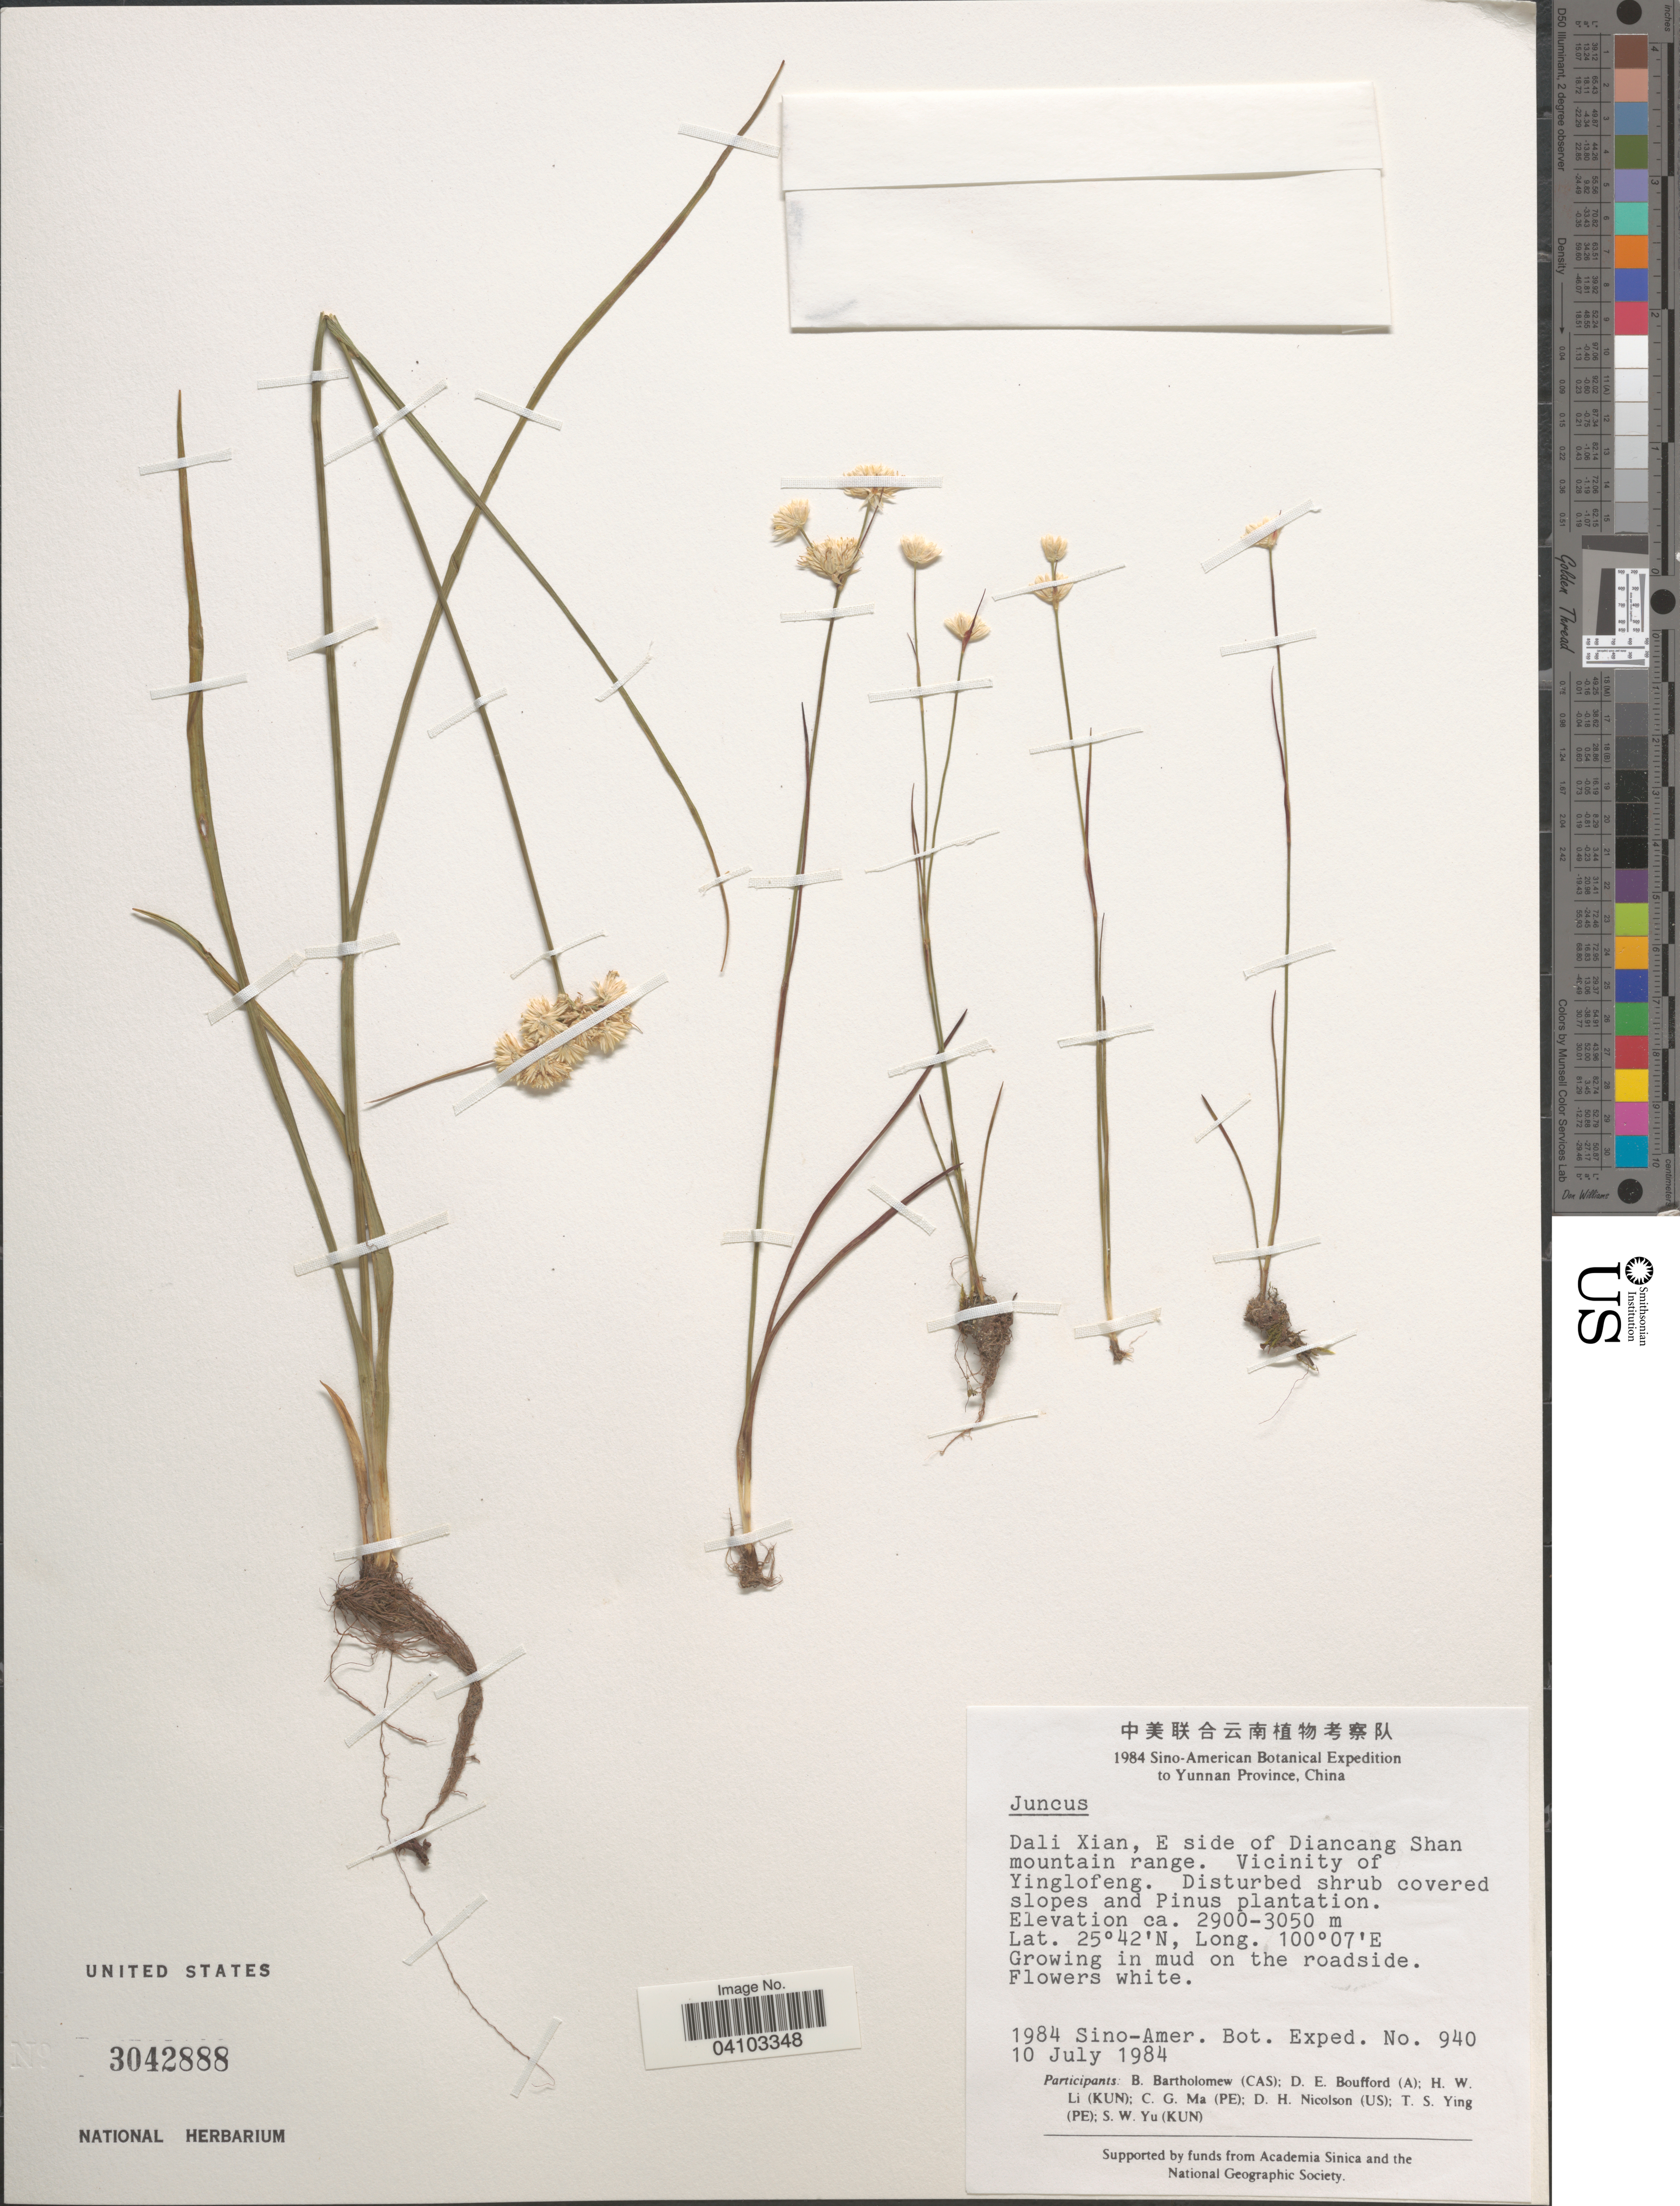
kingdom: Plantae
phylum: Tracheophyta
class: Liliopsida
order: Poales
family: Juncaceae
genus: Juncus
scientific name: Juncus sp.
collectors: B. Bartholomew, D. E. Boufford, H. W. Li, C. Ma & et al.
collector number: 940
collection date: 1984-07-10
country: China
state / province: Yunnan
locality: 1984 Sino-American Botanical Expedition to Yunnan Province, China. Dali Xian, E side of Diancang Shan mountain range. Vicinity of Yinglofeng.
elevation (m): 2900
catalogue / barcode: US 3042888